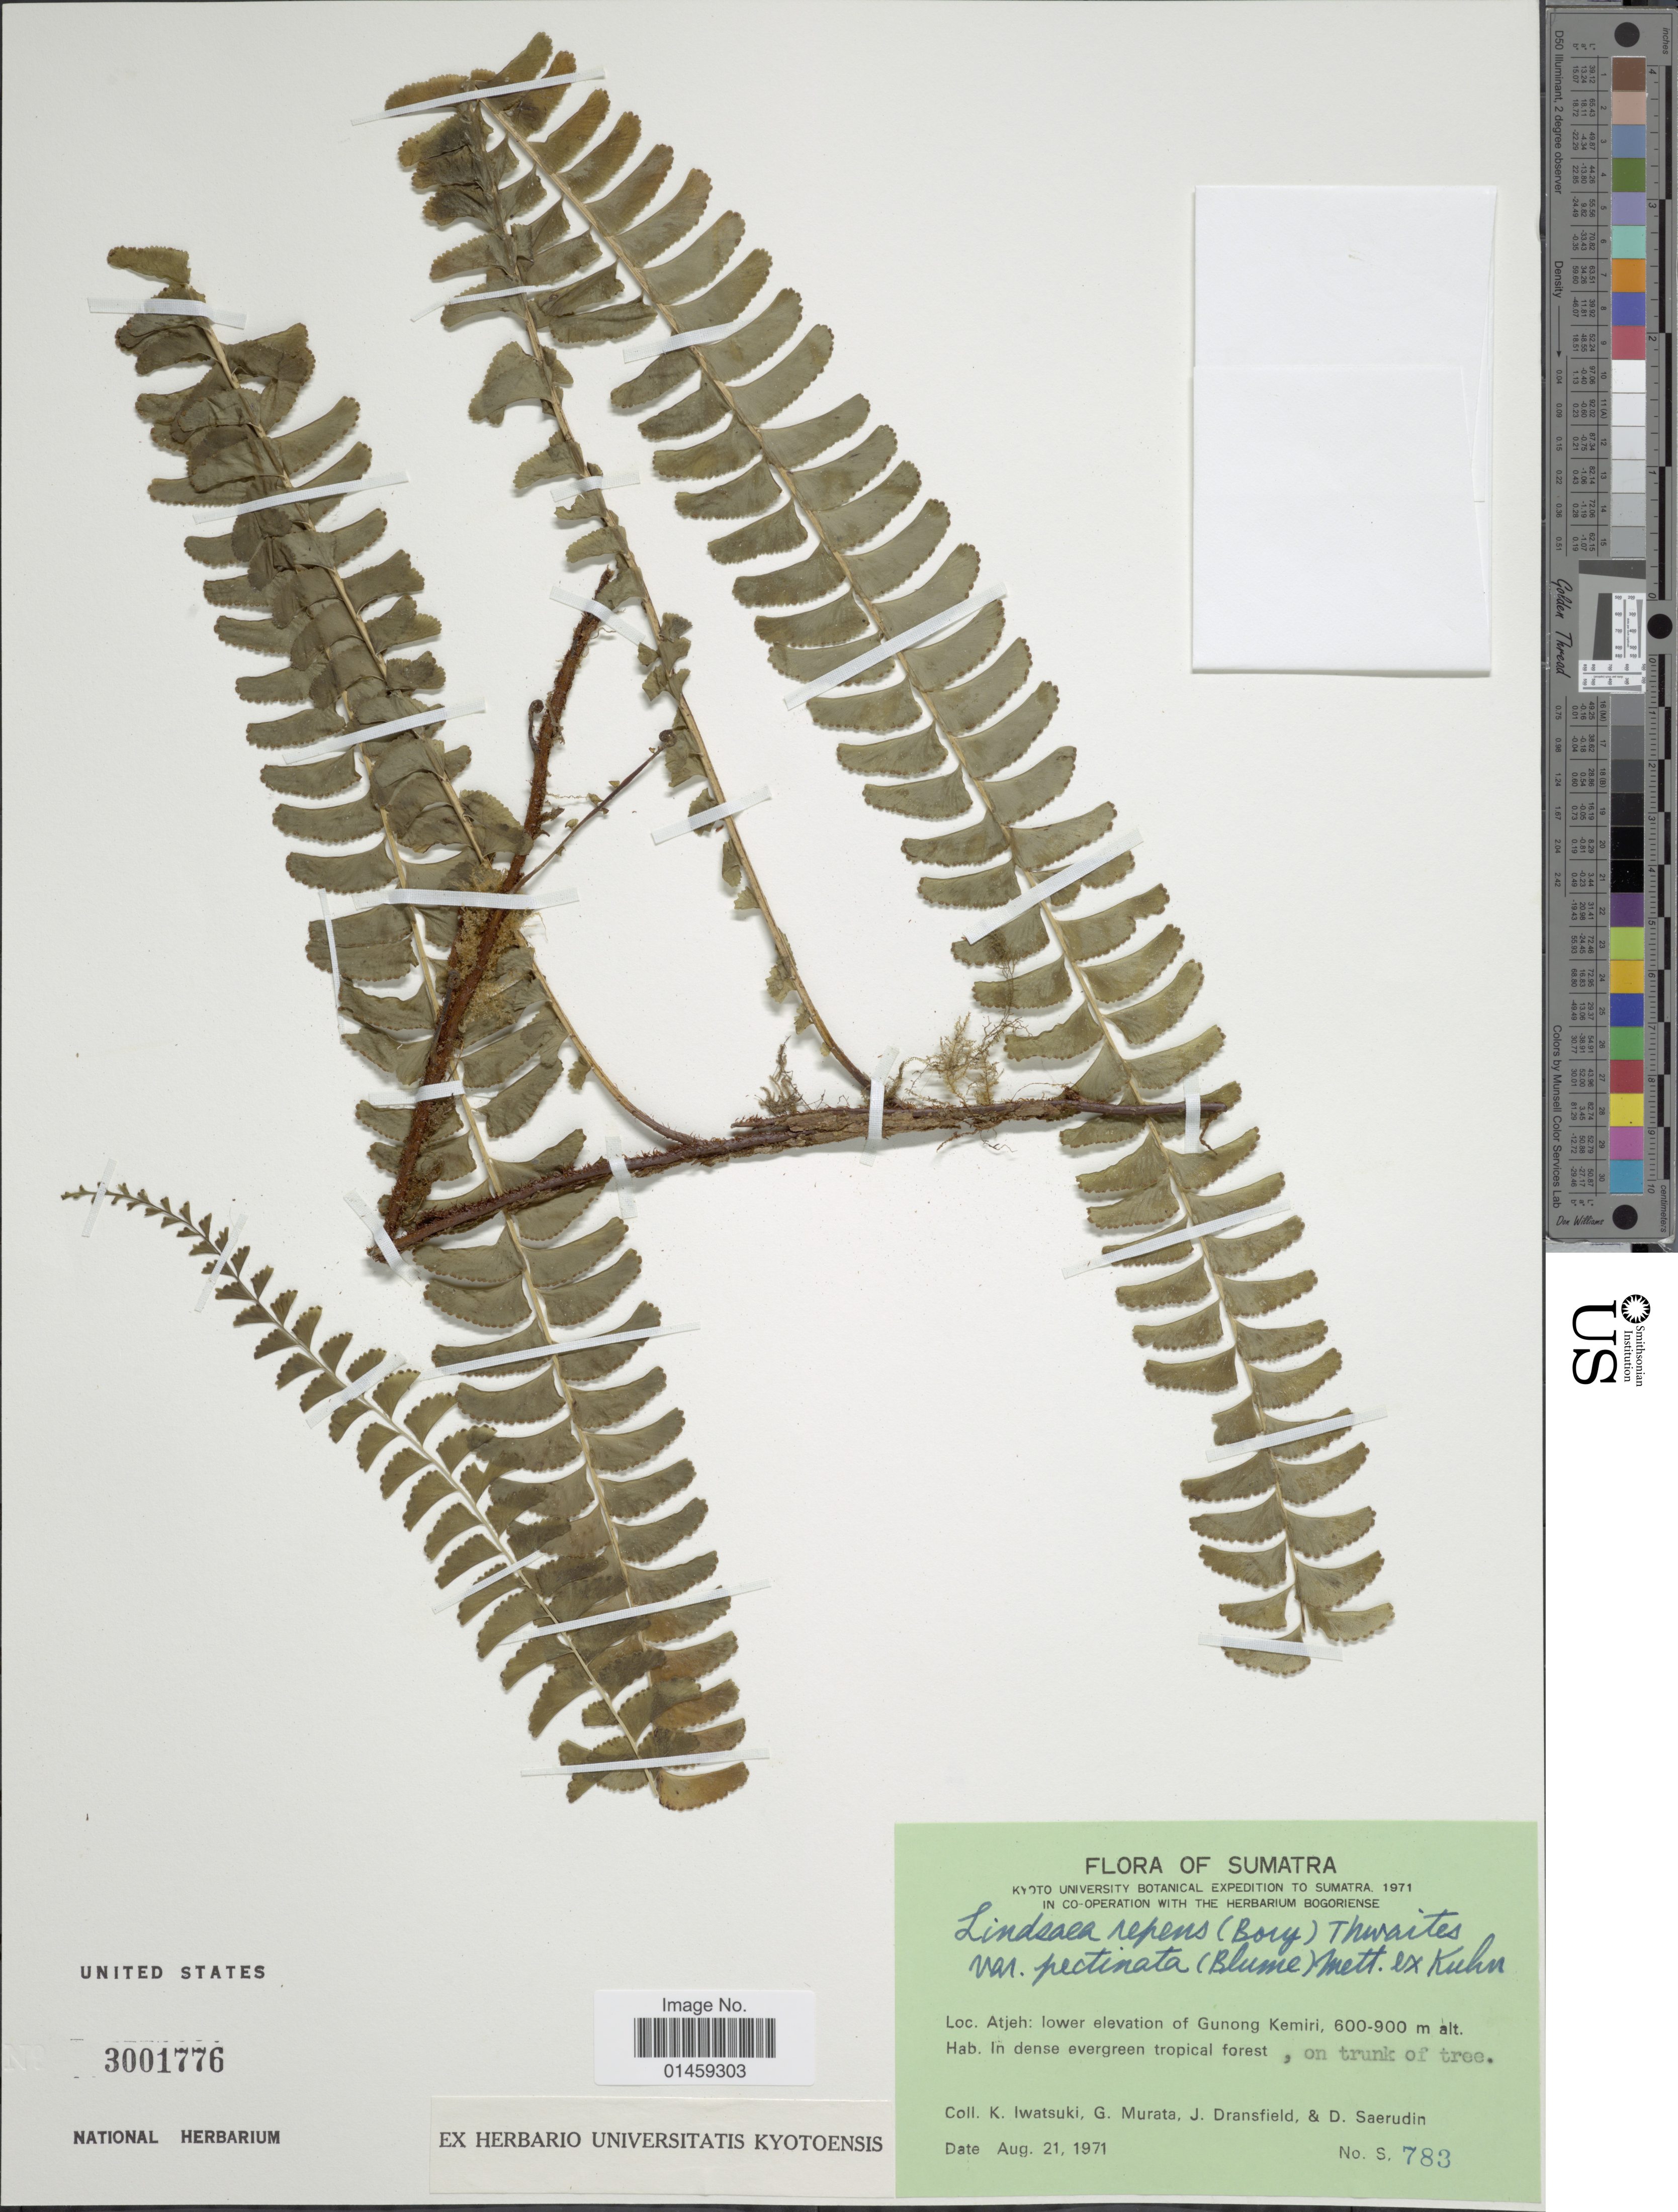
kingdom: Plantae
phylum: Tracheophyta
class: Polypodiopsida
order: Polypodiales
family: Lindsaeaceae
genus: Lindsaea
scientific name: Lindsaea repens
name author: (Bory) Thwaites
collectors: K. Iwatsuki, G. Murata, J. Dransfield & D. Saerudin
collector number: S783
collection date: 1971-08-21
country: Indonesia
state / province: Sumatra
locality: Atjeh: lower elevation of Gunong Kemiri.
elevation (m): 600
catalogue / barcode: US 3001776